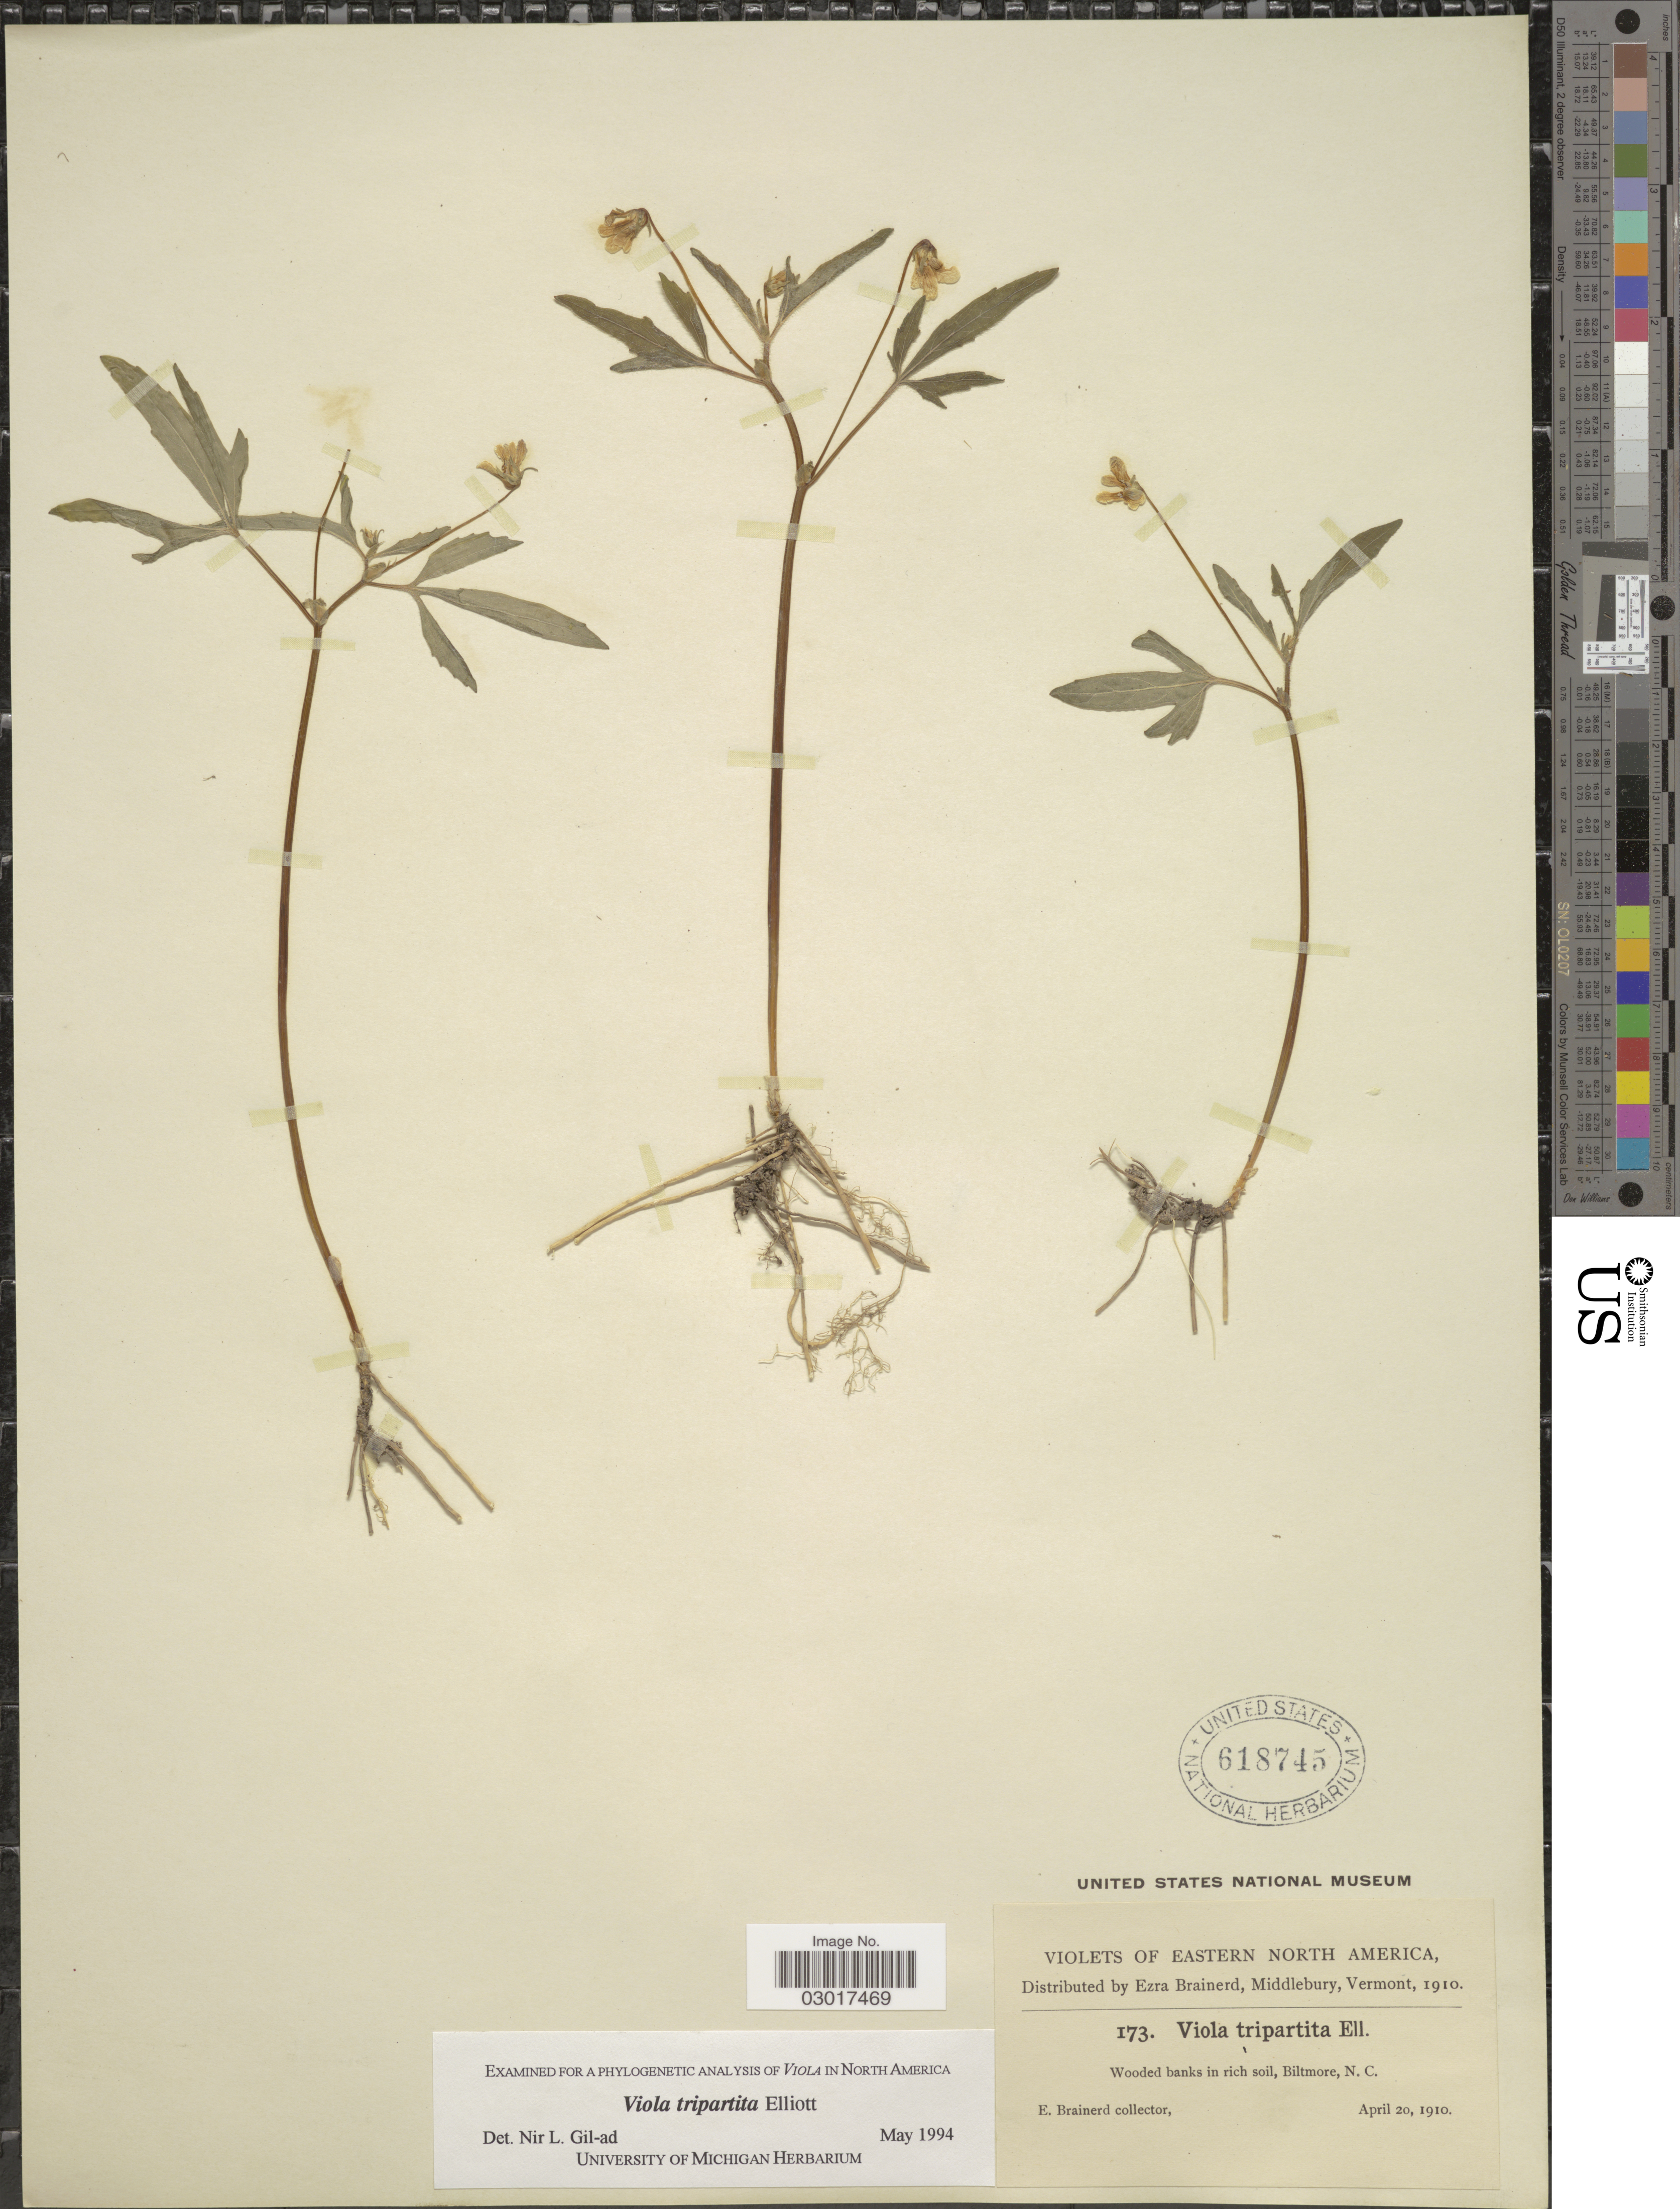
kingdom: Plantae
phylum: Tracheophyta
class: Magnoliopsida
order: Malpighiales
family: Violaceae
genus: Viola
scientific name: Viola tripartita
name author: Elliott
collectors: E. Brainerd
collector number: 173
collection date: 1910-04-20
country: United States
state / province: North Carolina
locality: Eastern North America, Biltmore.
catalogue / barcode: US 618745